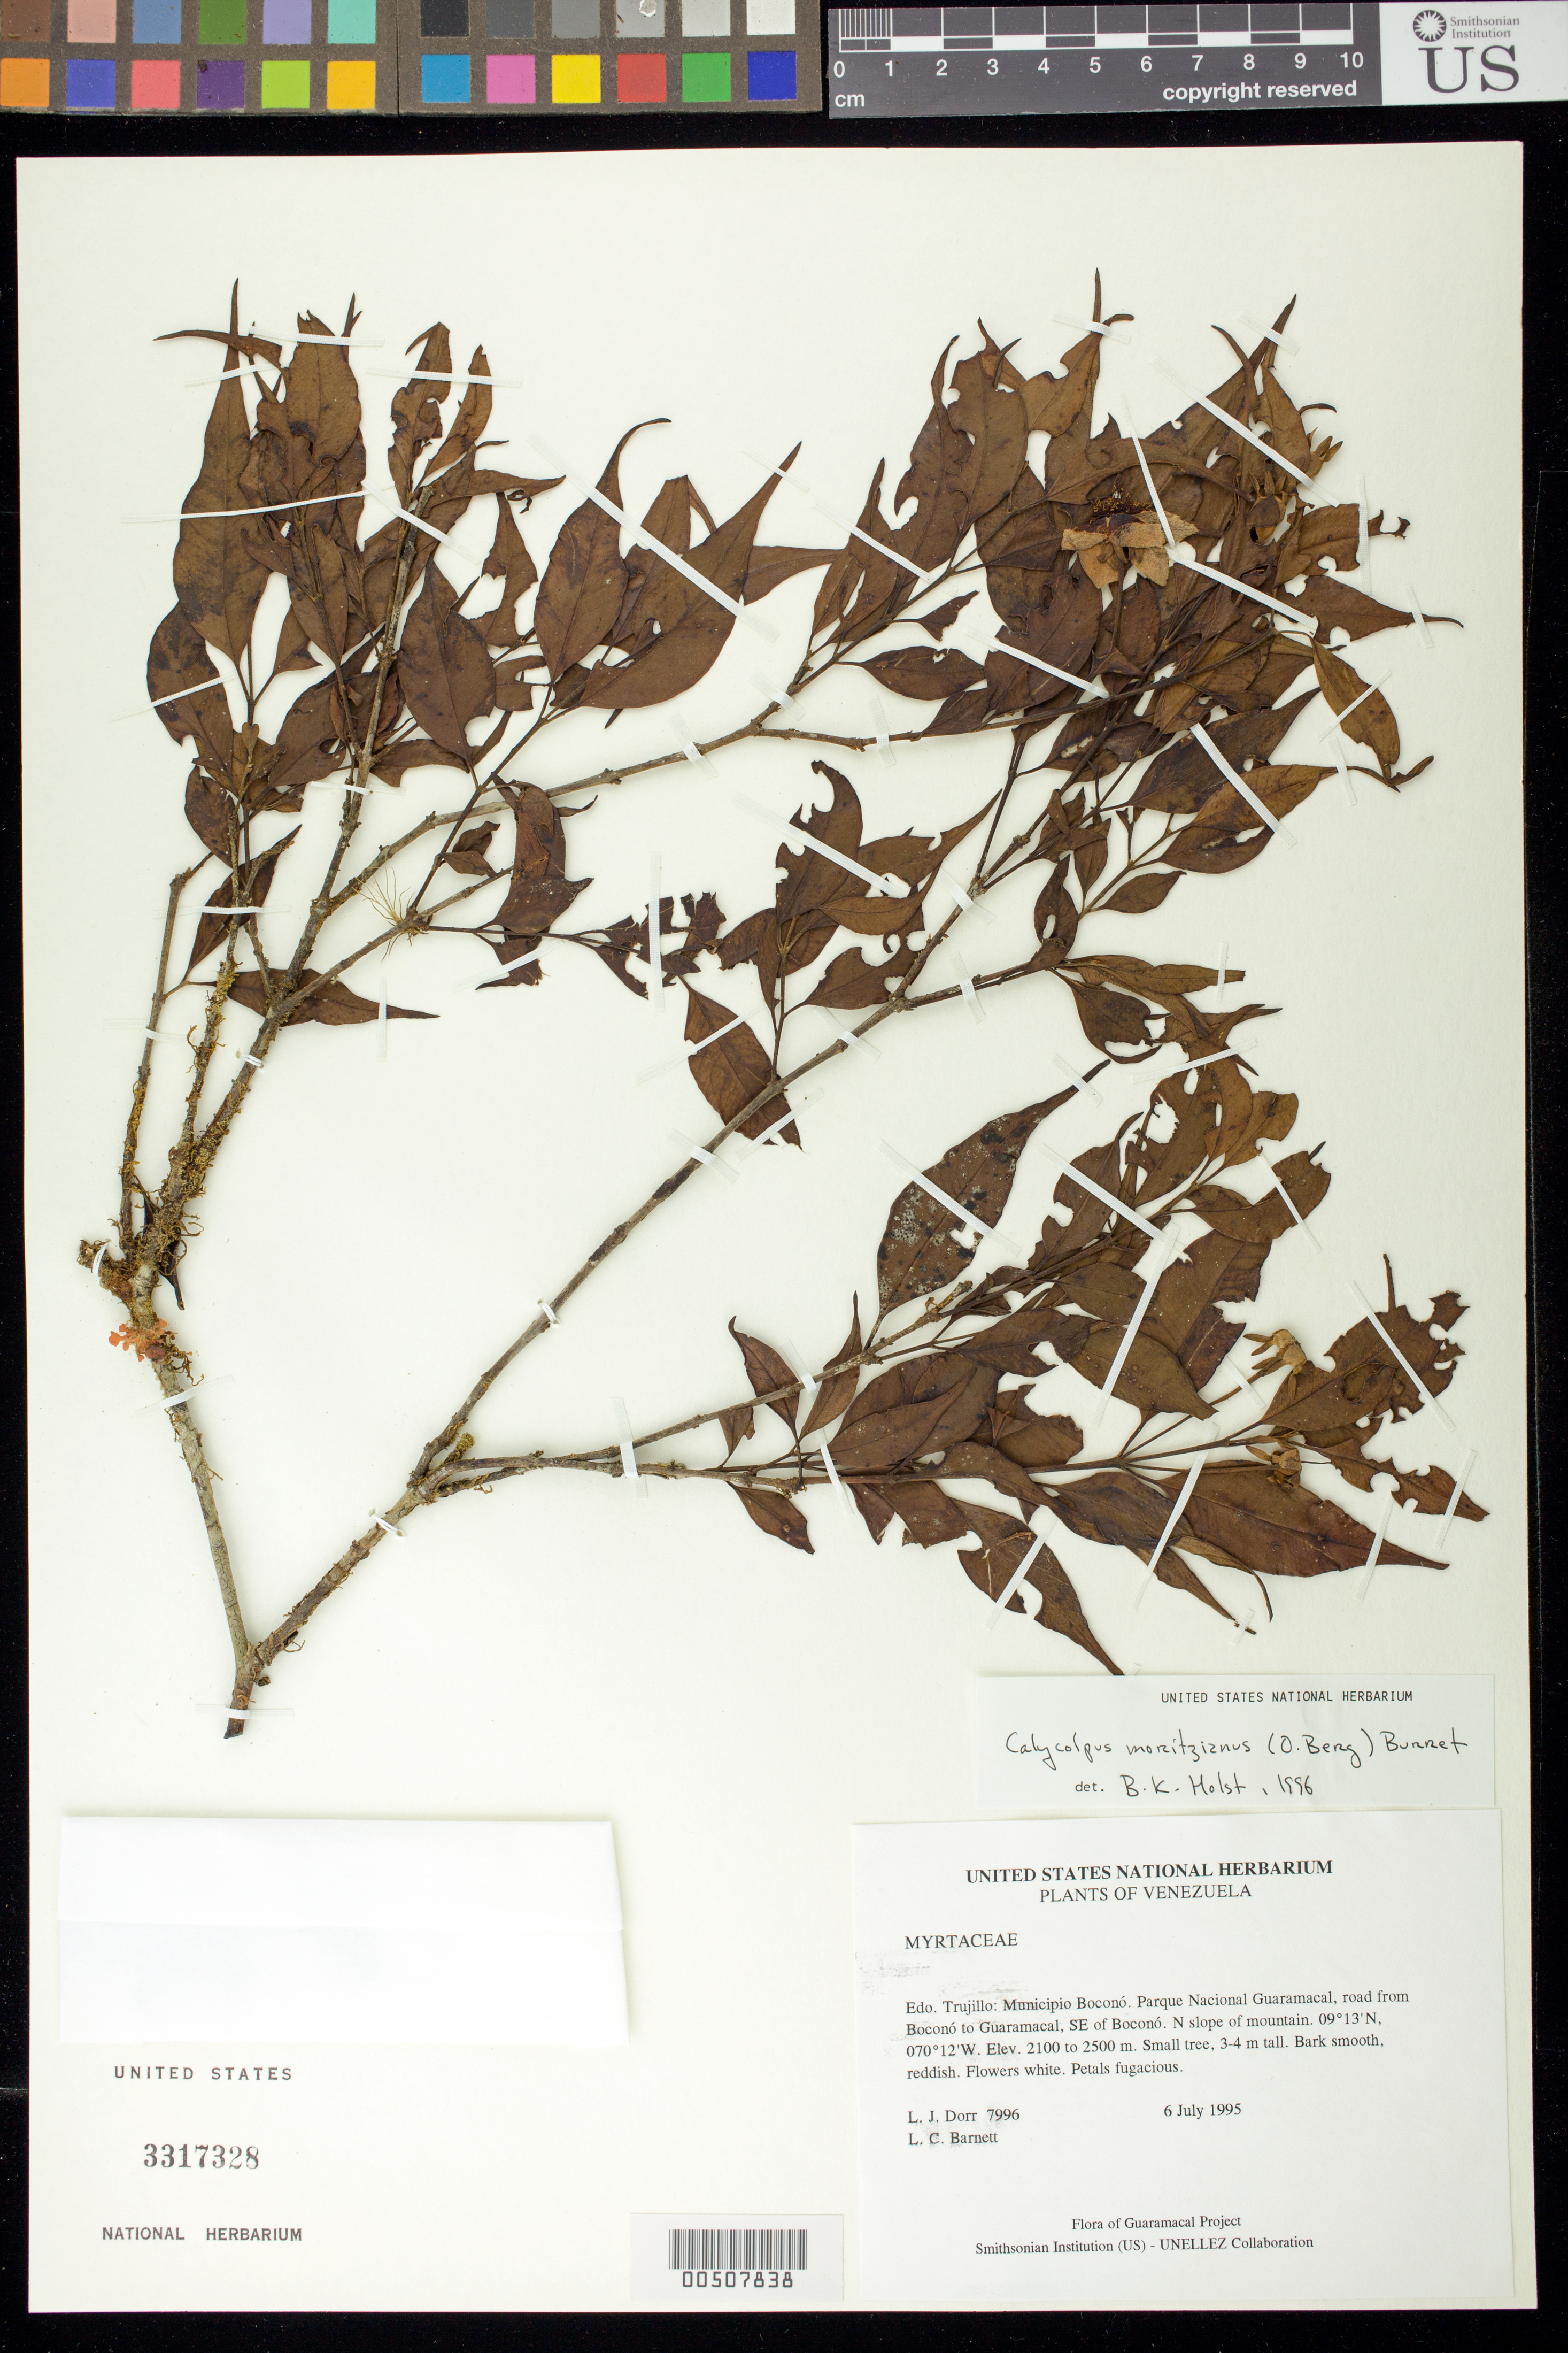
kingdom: Plantae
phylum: Tracheophyta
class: Magnoliopsida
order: Myrtales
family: Myrtaceae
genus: Calycolpus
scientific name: Calycolpus moritzianus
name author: (O. Berg) Burret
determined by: Holst, Bruce K.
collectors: L. J. Dorr & L. C. Barnett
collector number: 7996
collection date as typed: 06 Jul 1995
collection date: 1995-07-06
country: Venezuela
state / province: Trujillo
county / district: Boconó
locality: Parque Nacional Guaramacal, road from Boconó to Guaramacal, SE of Boconó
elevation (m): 2100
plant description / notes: COL, F, PORT, SEL, US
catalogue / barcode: US 3317328